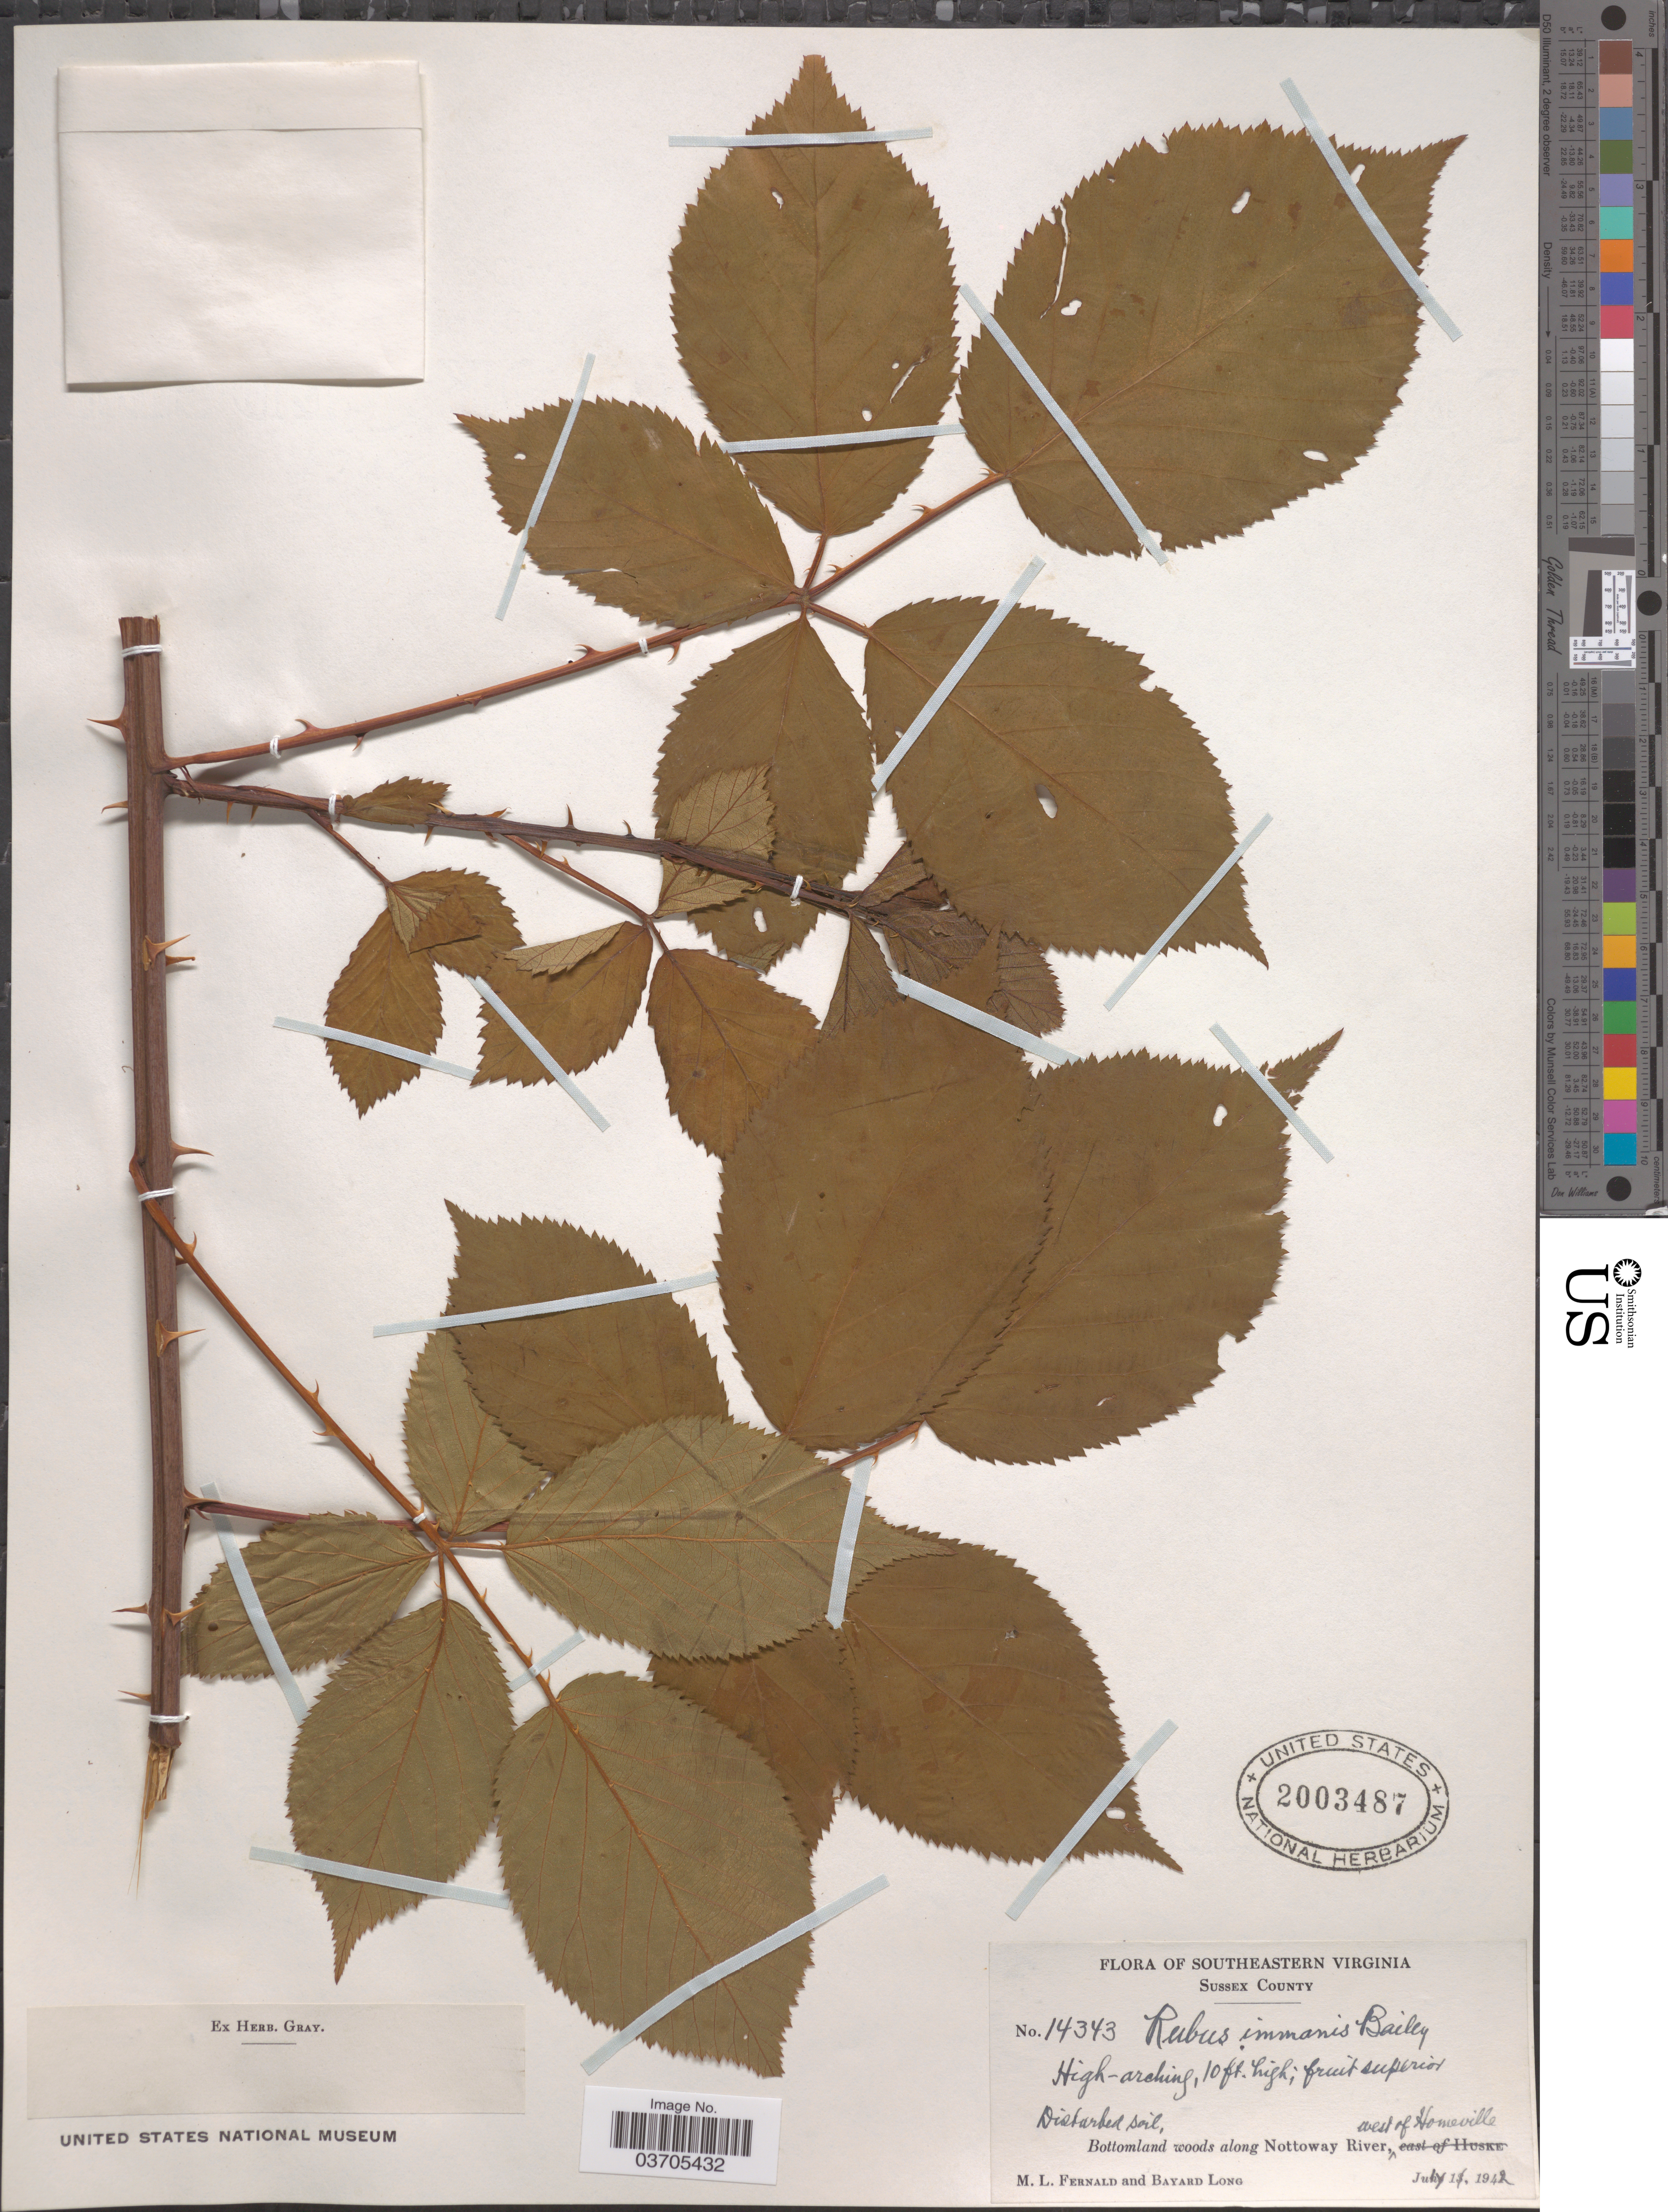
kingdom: Plantae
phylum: Tracheophyta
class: Magnoliopsida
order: Rosales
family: Rosaceae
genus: Rubus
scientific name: Rubus immanis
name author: Ashe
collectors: M. L. Fernald & B. Long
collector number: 14343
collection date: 1942-07-11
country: United States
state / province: Virginia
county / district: Sussex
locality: Southeastern Virginia. Sussex County. Nottoway River, west of Homeville.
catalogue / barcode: US 2003487